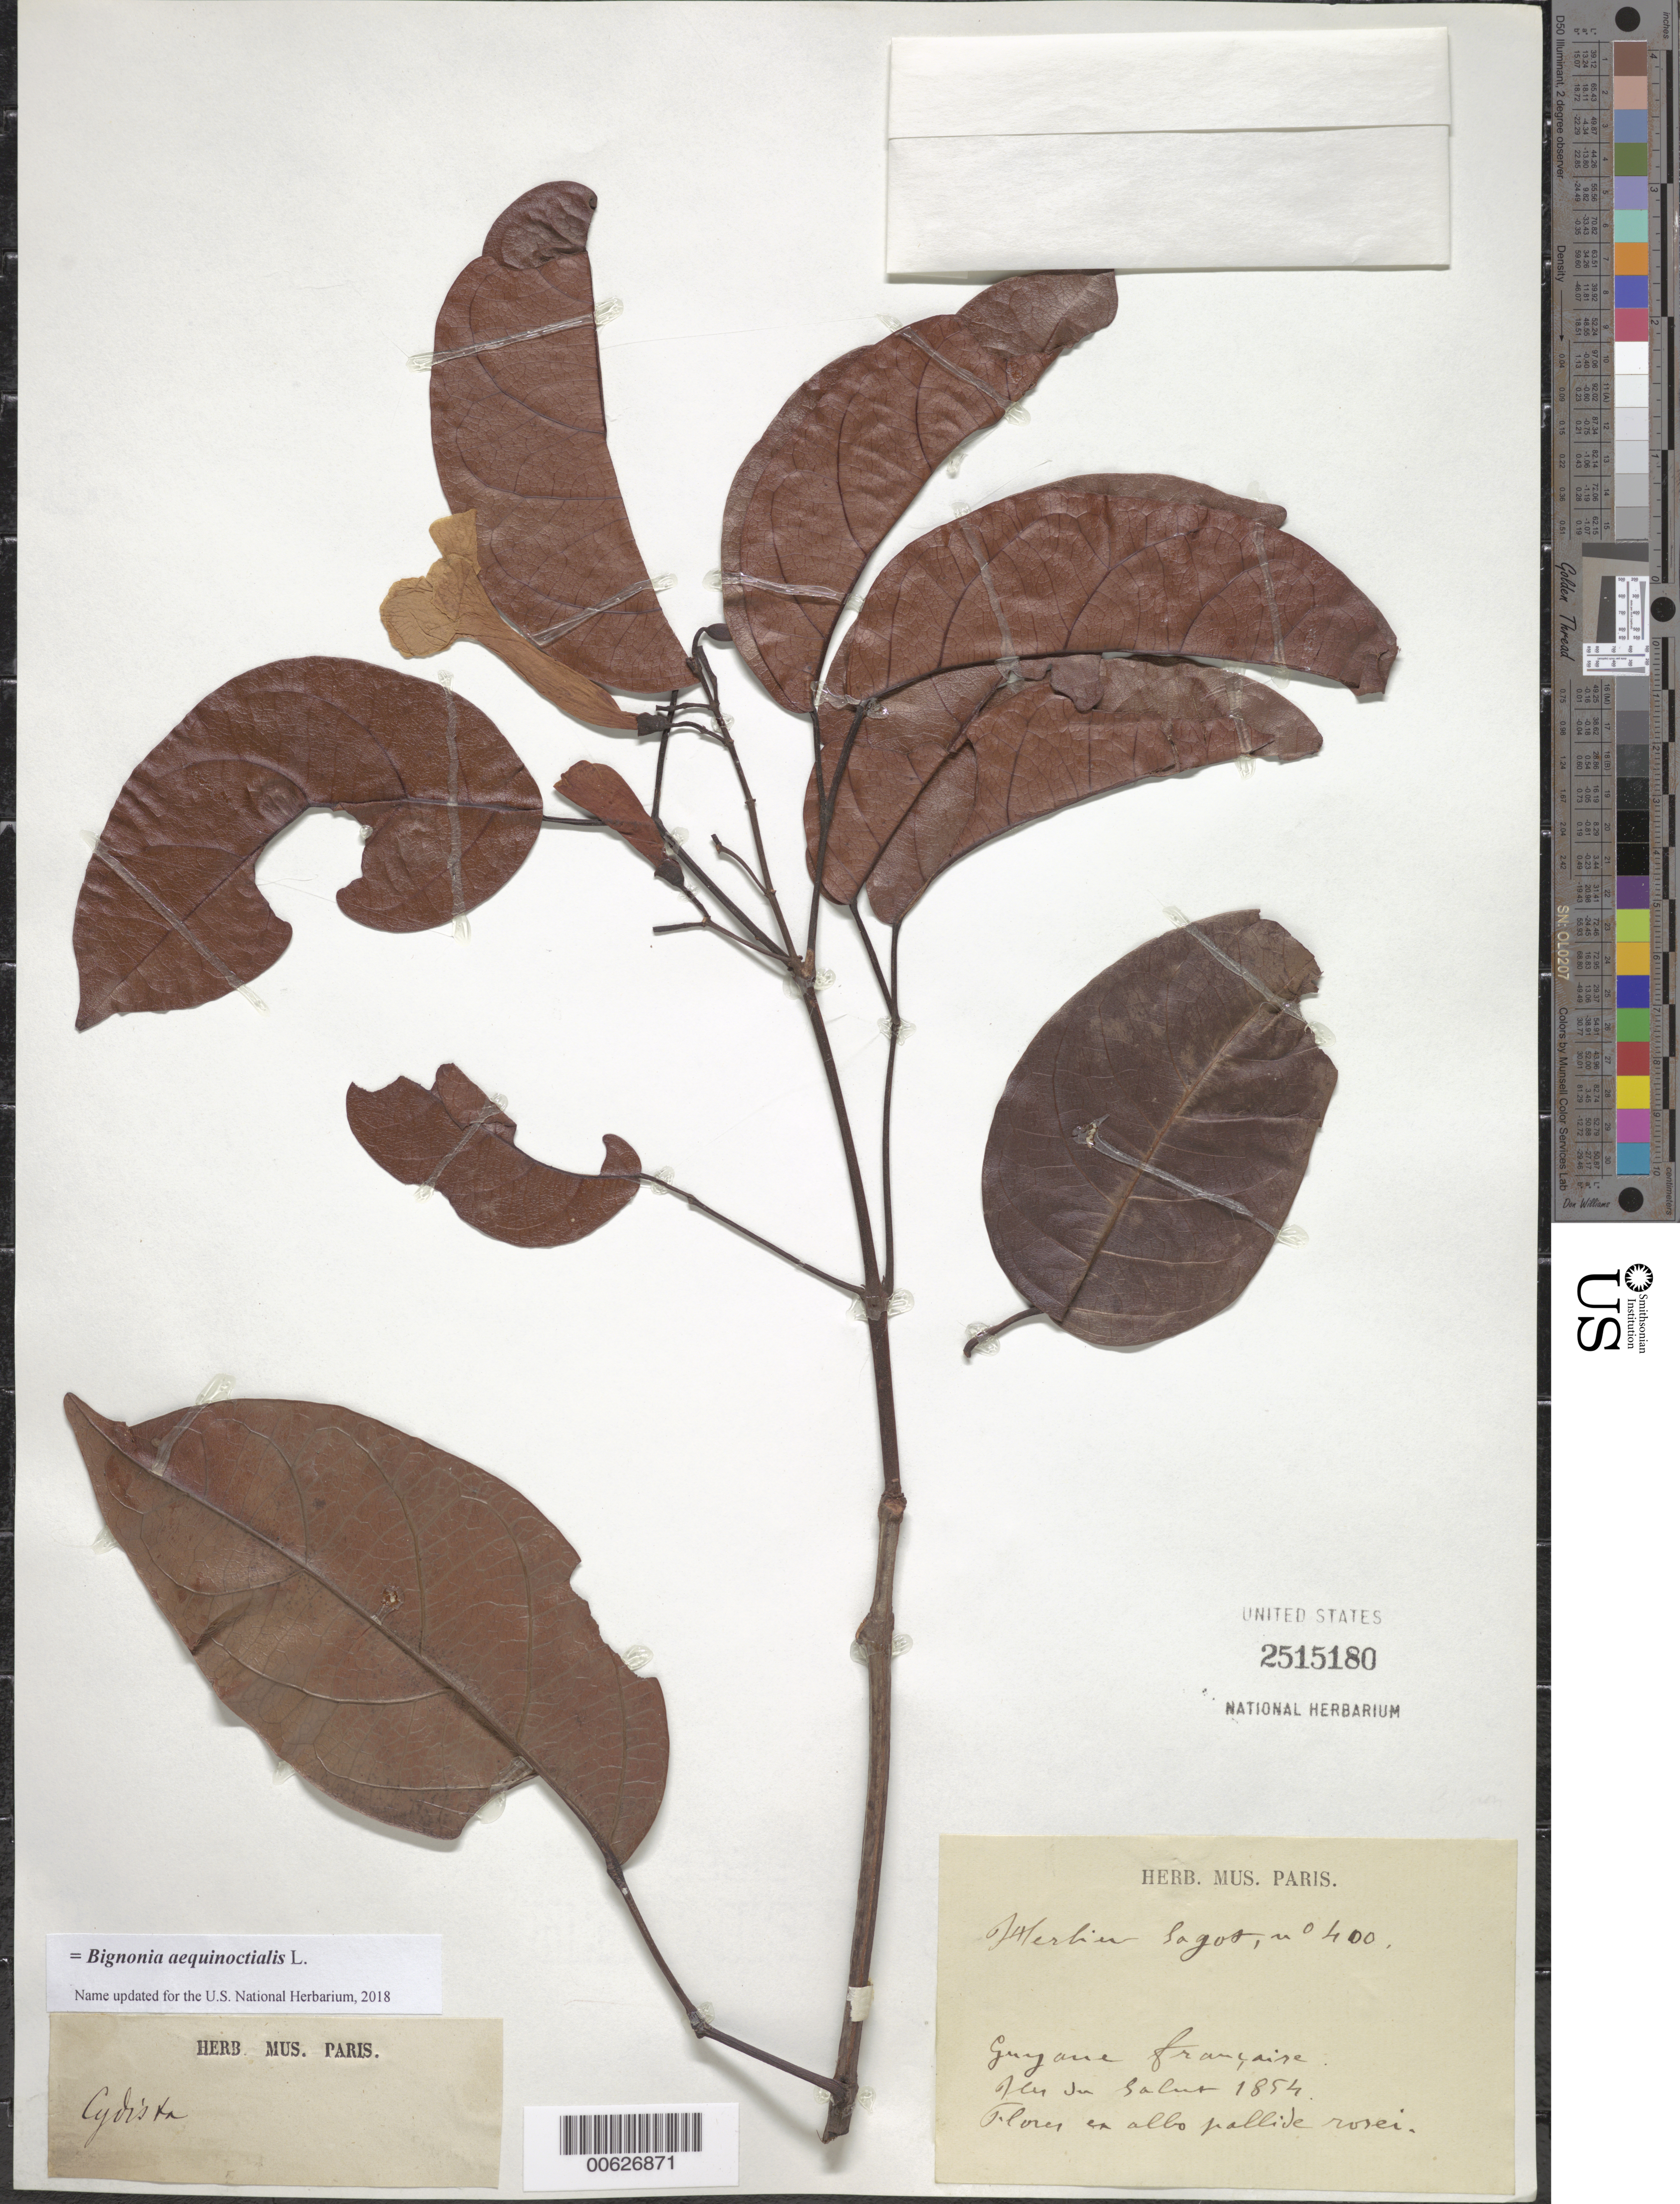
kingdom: Plantae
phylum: Tracheophyta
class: Magnoliopsida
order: Lamiales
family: Bignoniaceae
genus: Bignonia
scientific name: Bignonia aequinoctialis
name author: L.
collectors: P. A. Sagot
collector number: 400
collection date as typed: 1854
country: French Guiana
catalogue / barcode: US 2515180